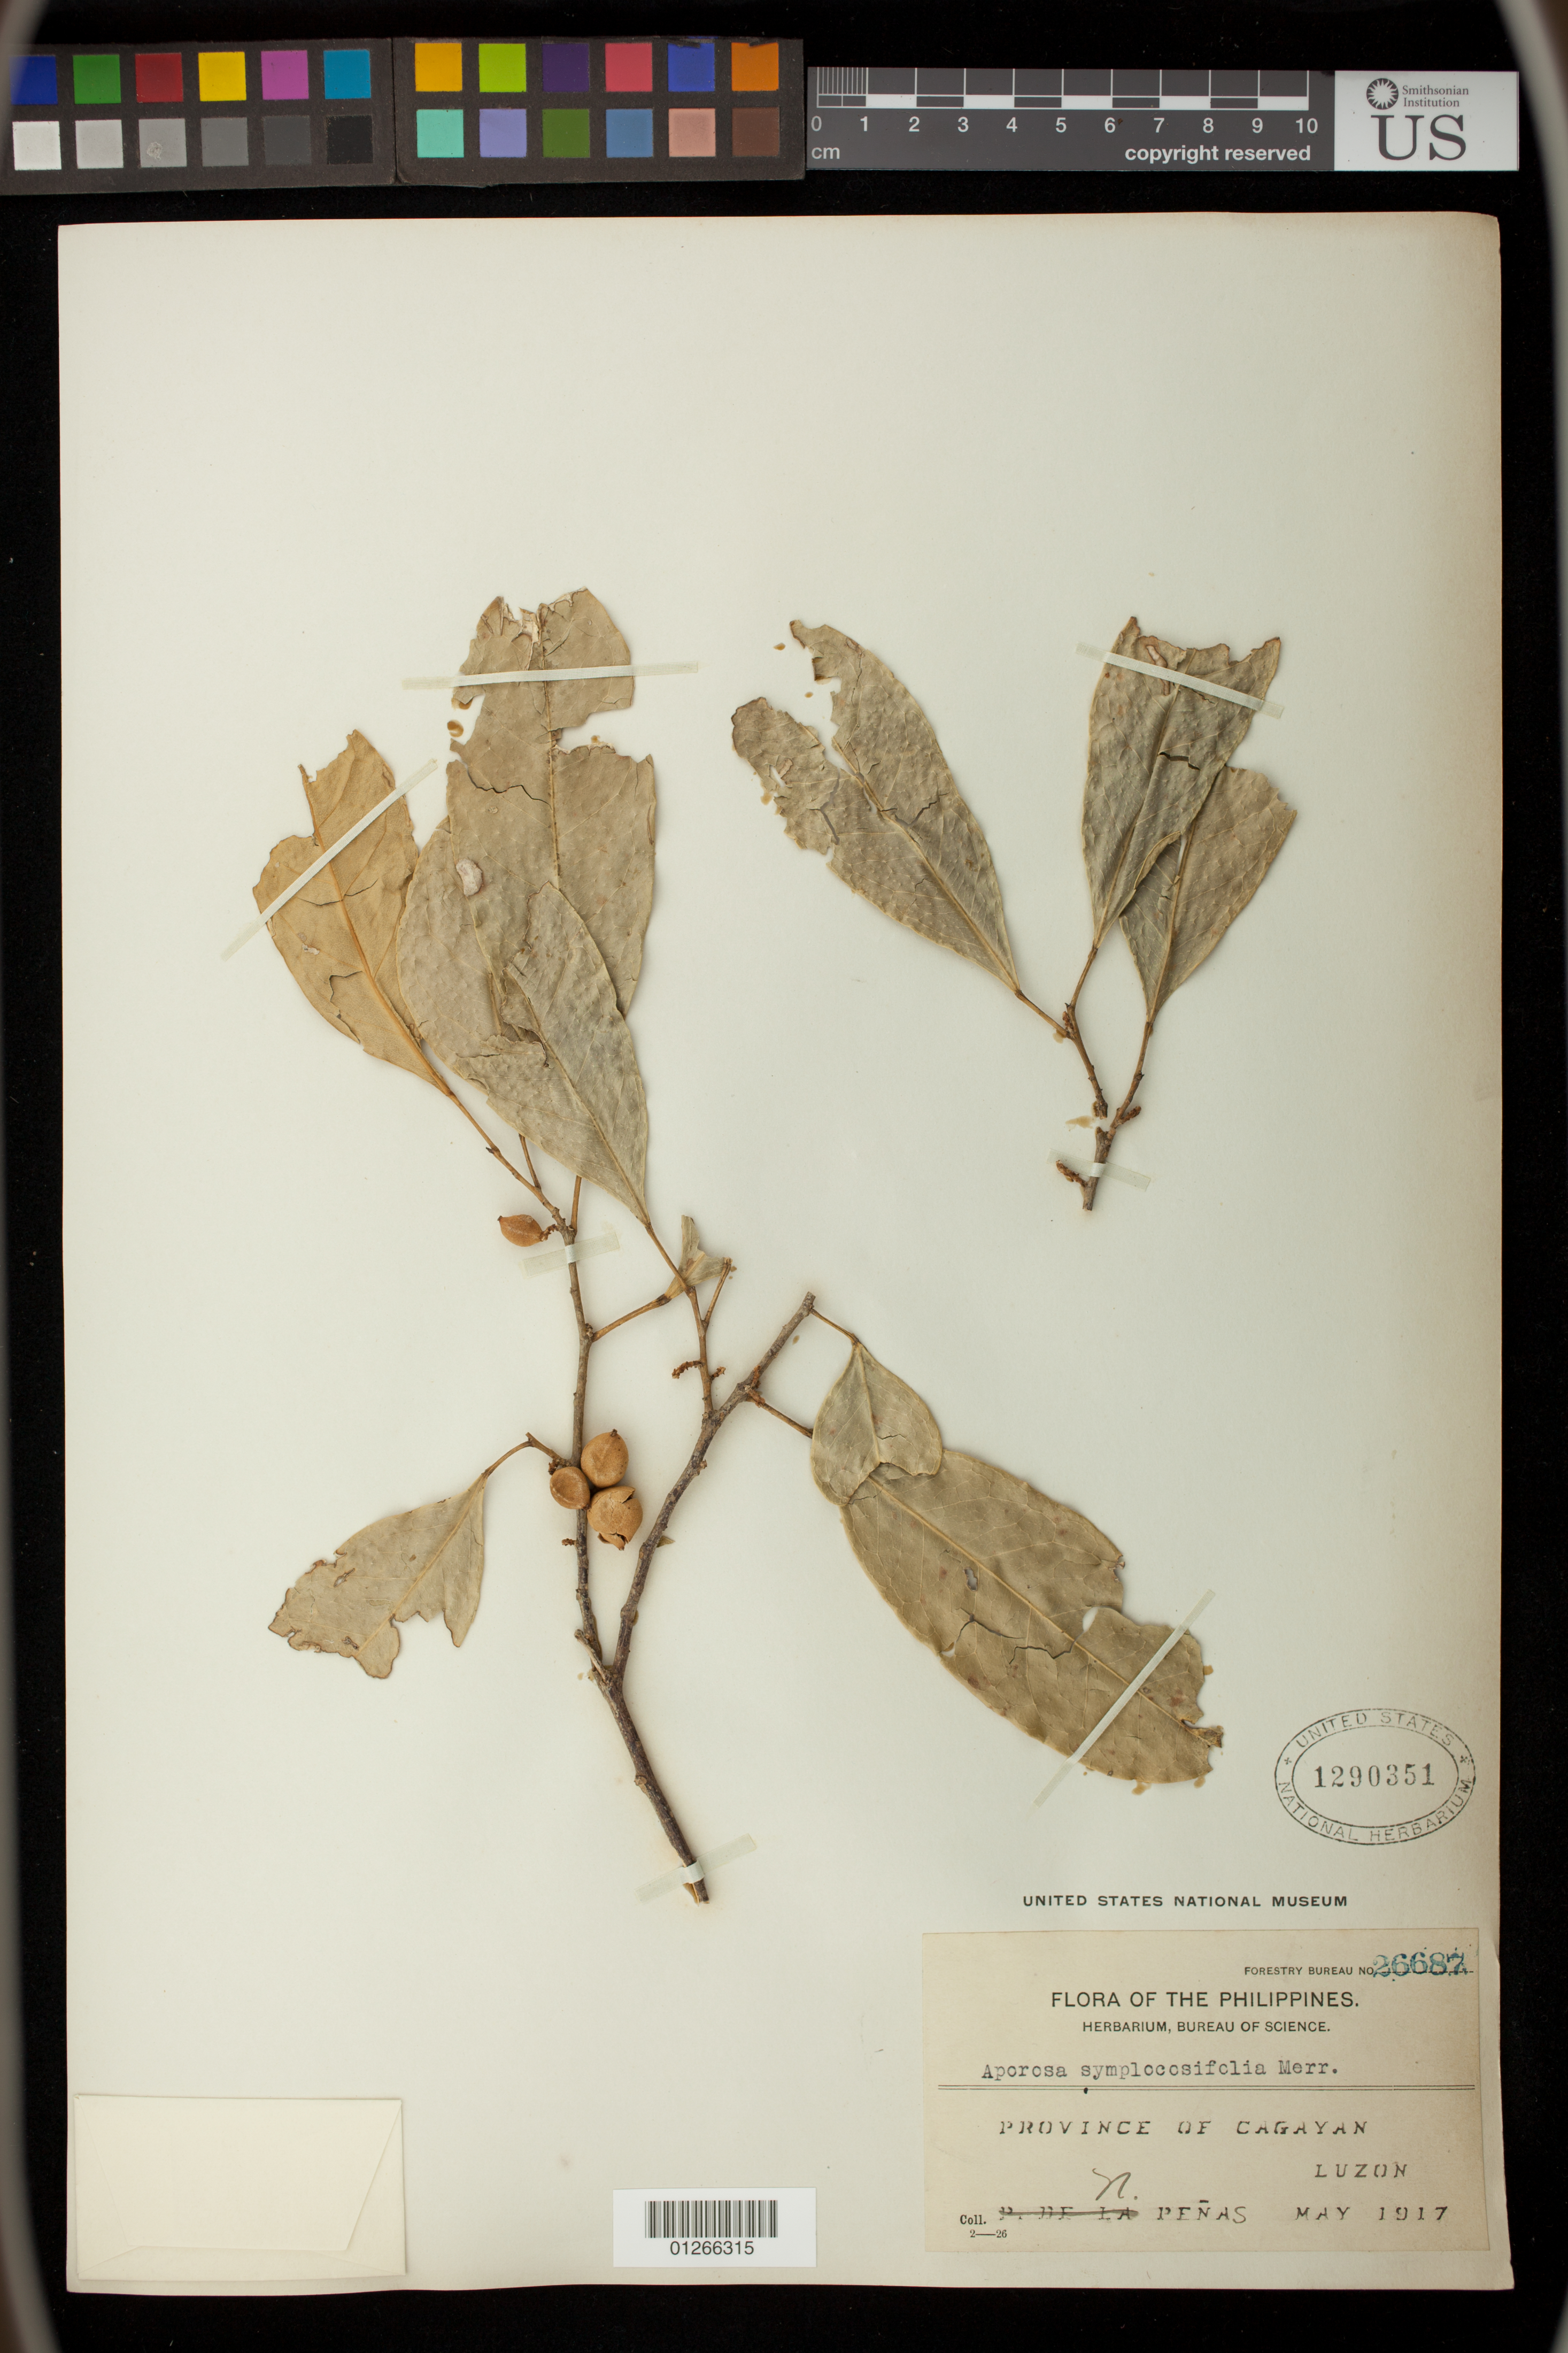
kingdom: Plantae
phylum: Tracheophyta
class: Magnoliopsida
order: Malpighiales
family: Phyllanthaceae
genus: Aporosa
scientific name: Aporosa symplocifolia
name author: Merr.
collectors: N. Penas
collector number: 26687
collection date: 1917-05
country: Philippines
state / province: Cagayan Valley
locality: Province of Cagayan, Luzon